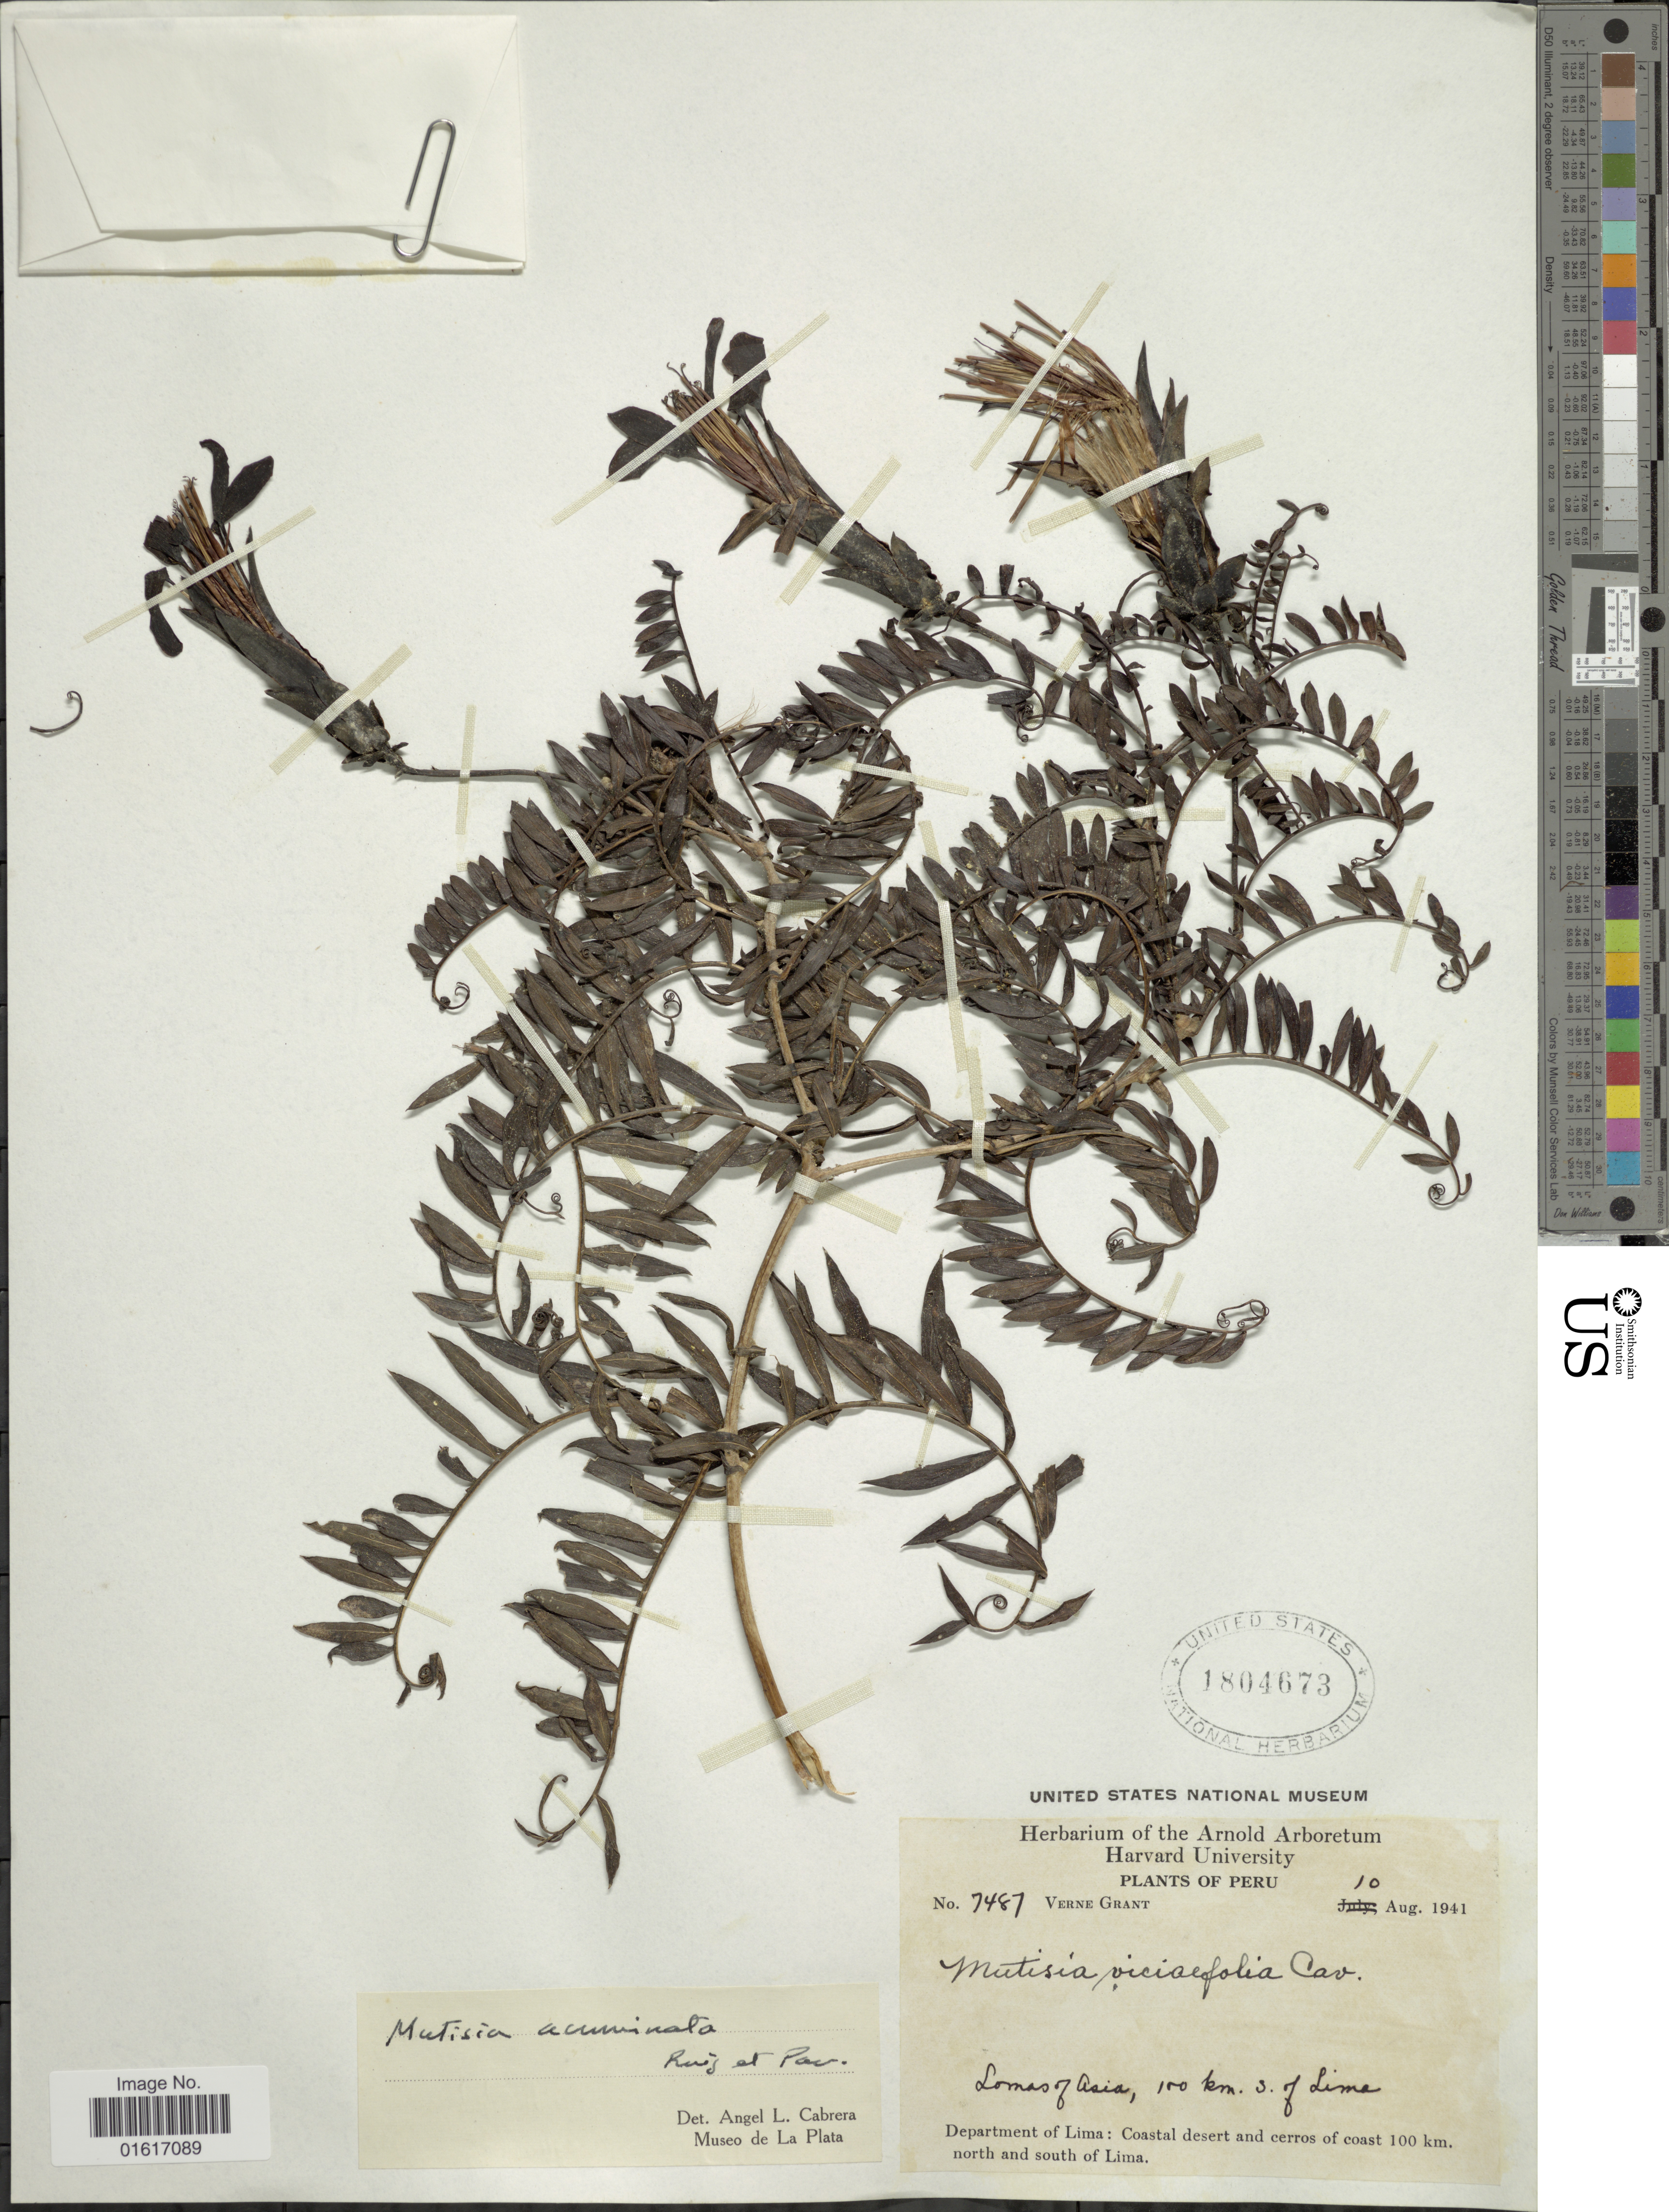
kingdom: Plantae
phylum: Tracheophyta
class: Magnoliopsida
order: Asterales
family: Asteraceae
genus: Mutisia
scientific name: Mutisia acuminata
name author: Ruiz & Pav.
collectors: V. Grant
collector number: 7487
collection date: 1941-08-10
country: Peru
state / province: Lima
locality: Lomas of Asia, 100 km S of Lime, Coastal desert and cerros of coast 100 km. north and south of Lima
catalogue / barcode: US 1804673